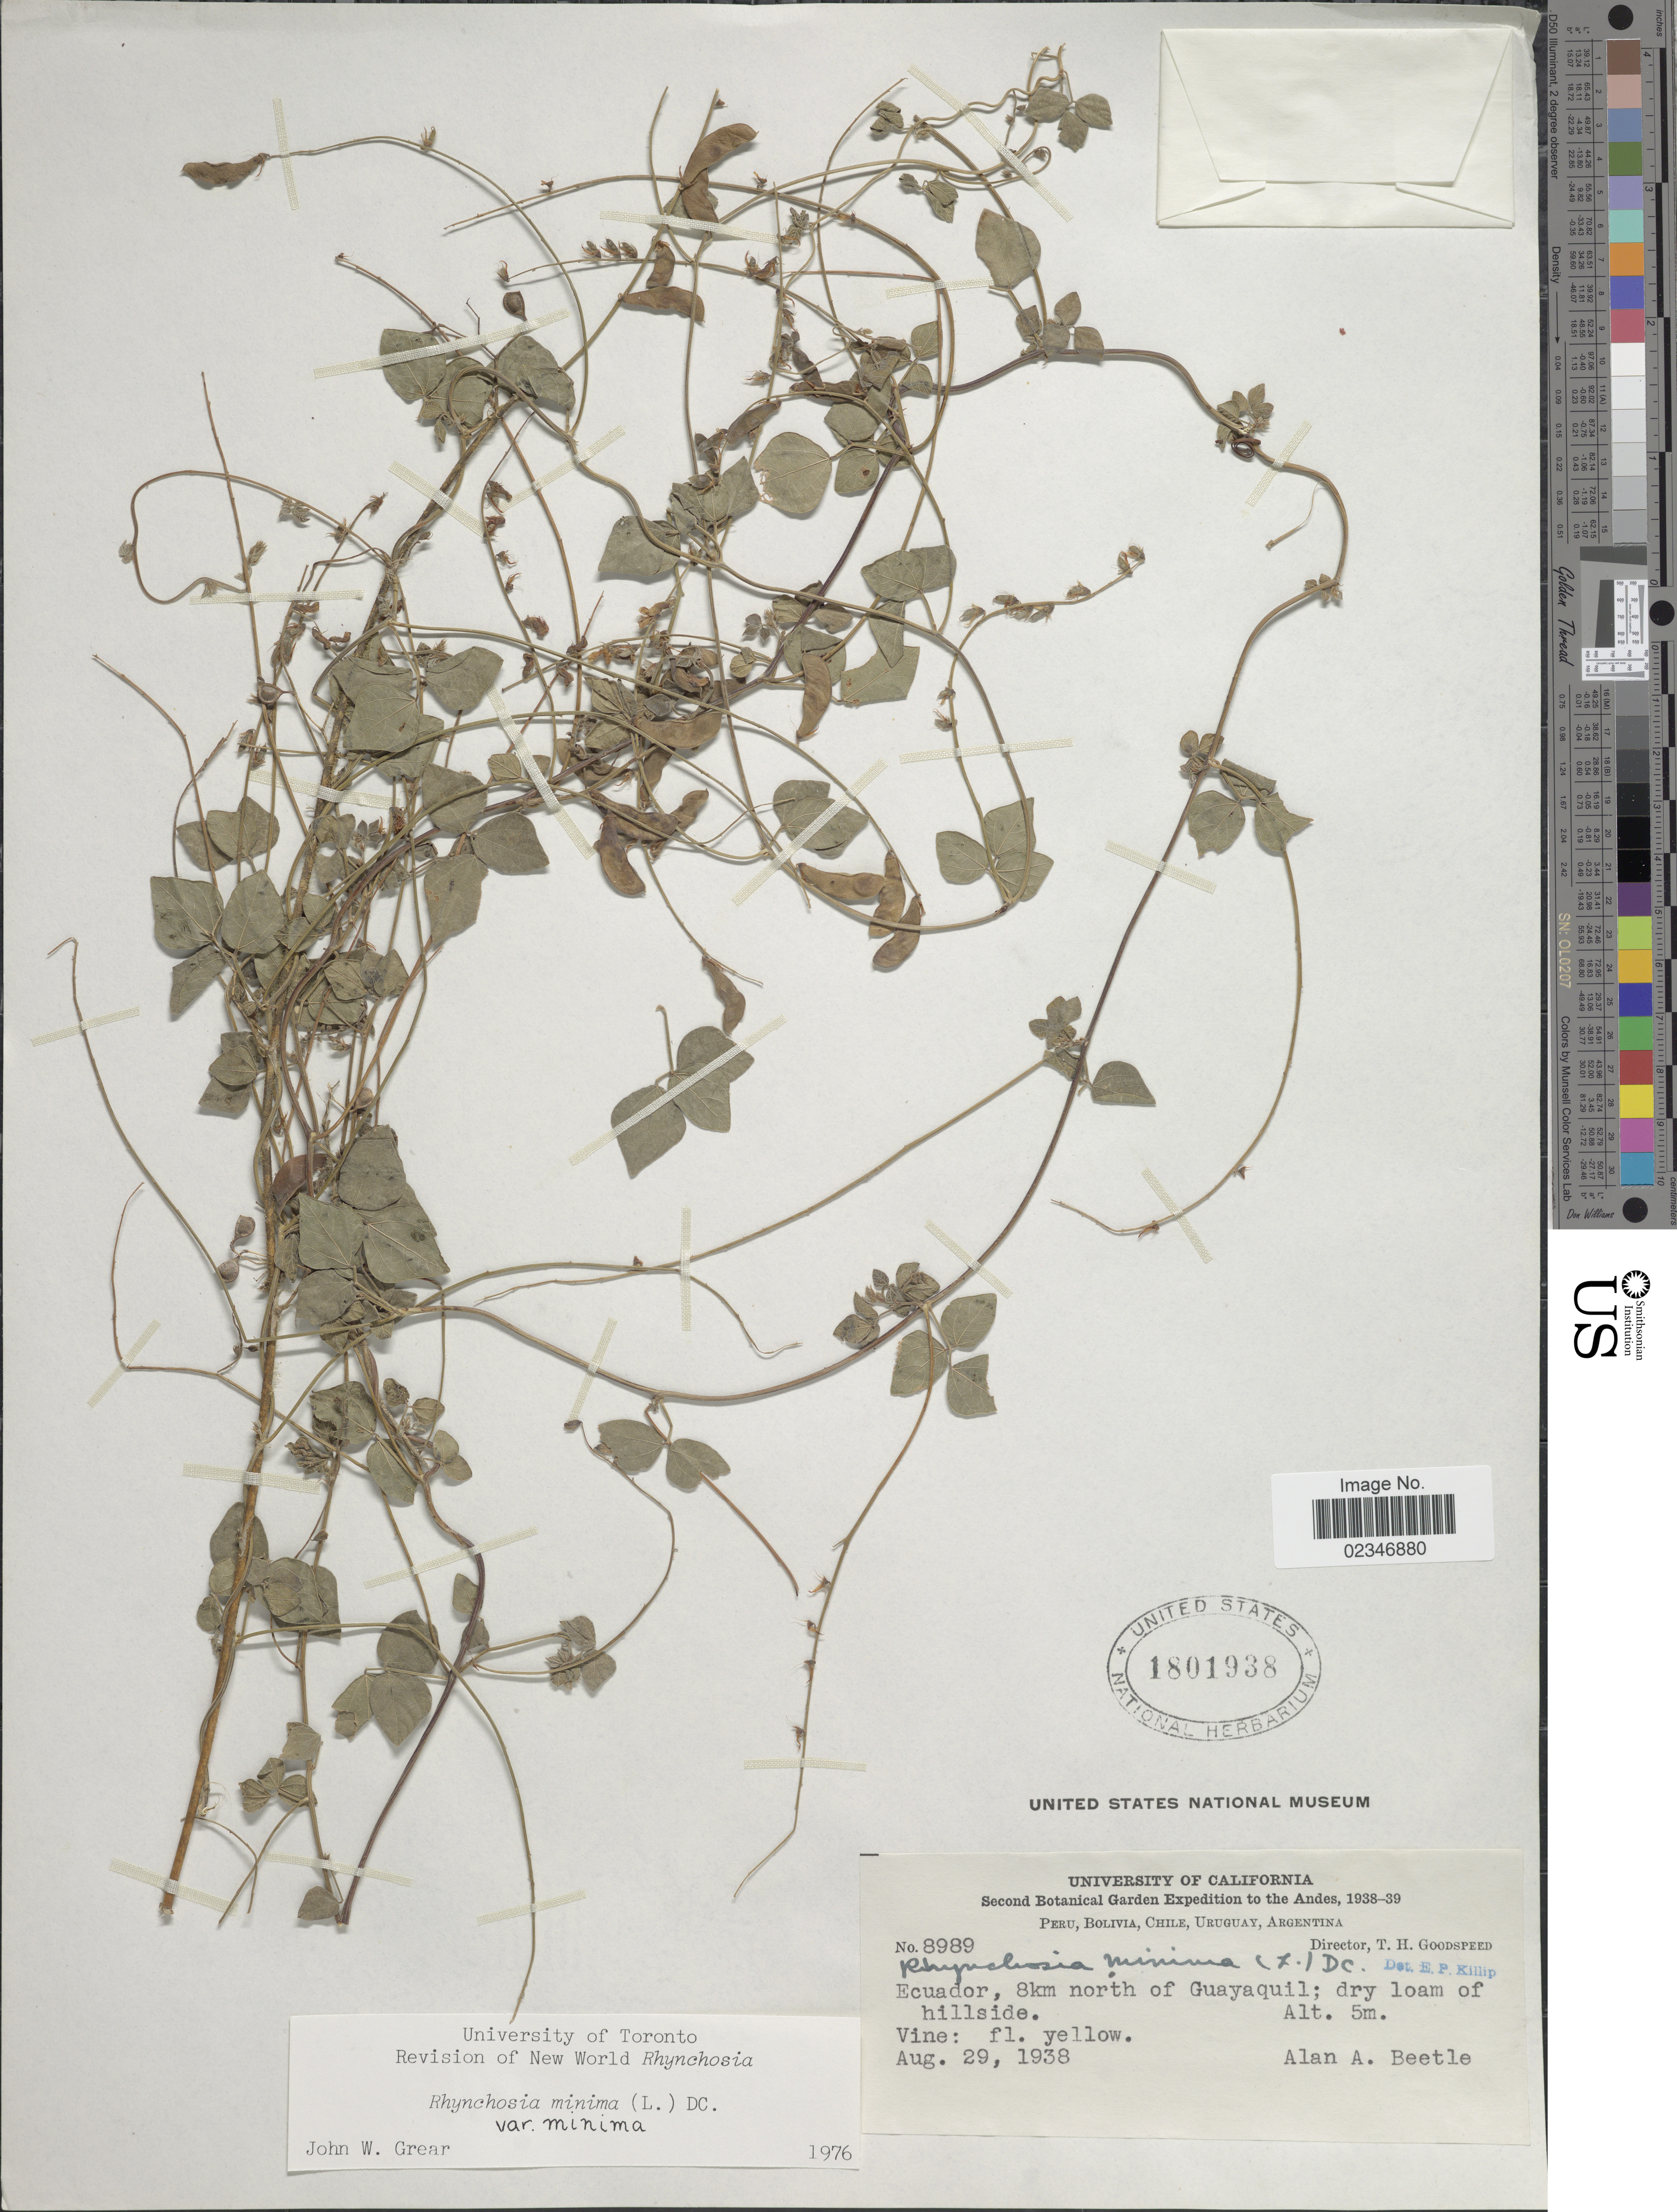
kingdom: Plantae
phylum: Tracheophyta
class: Magnoliopsida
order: Fabales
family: Fabaceae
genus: Rhynchosia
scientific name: Rhynchosia minima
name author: (L.) DC.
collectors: A. A. Beetle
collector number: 8989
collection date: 1938-08-29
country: Ecuador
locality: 8 km north of Guayaquil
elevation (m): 5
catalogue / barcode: US 1801938